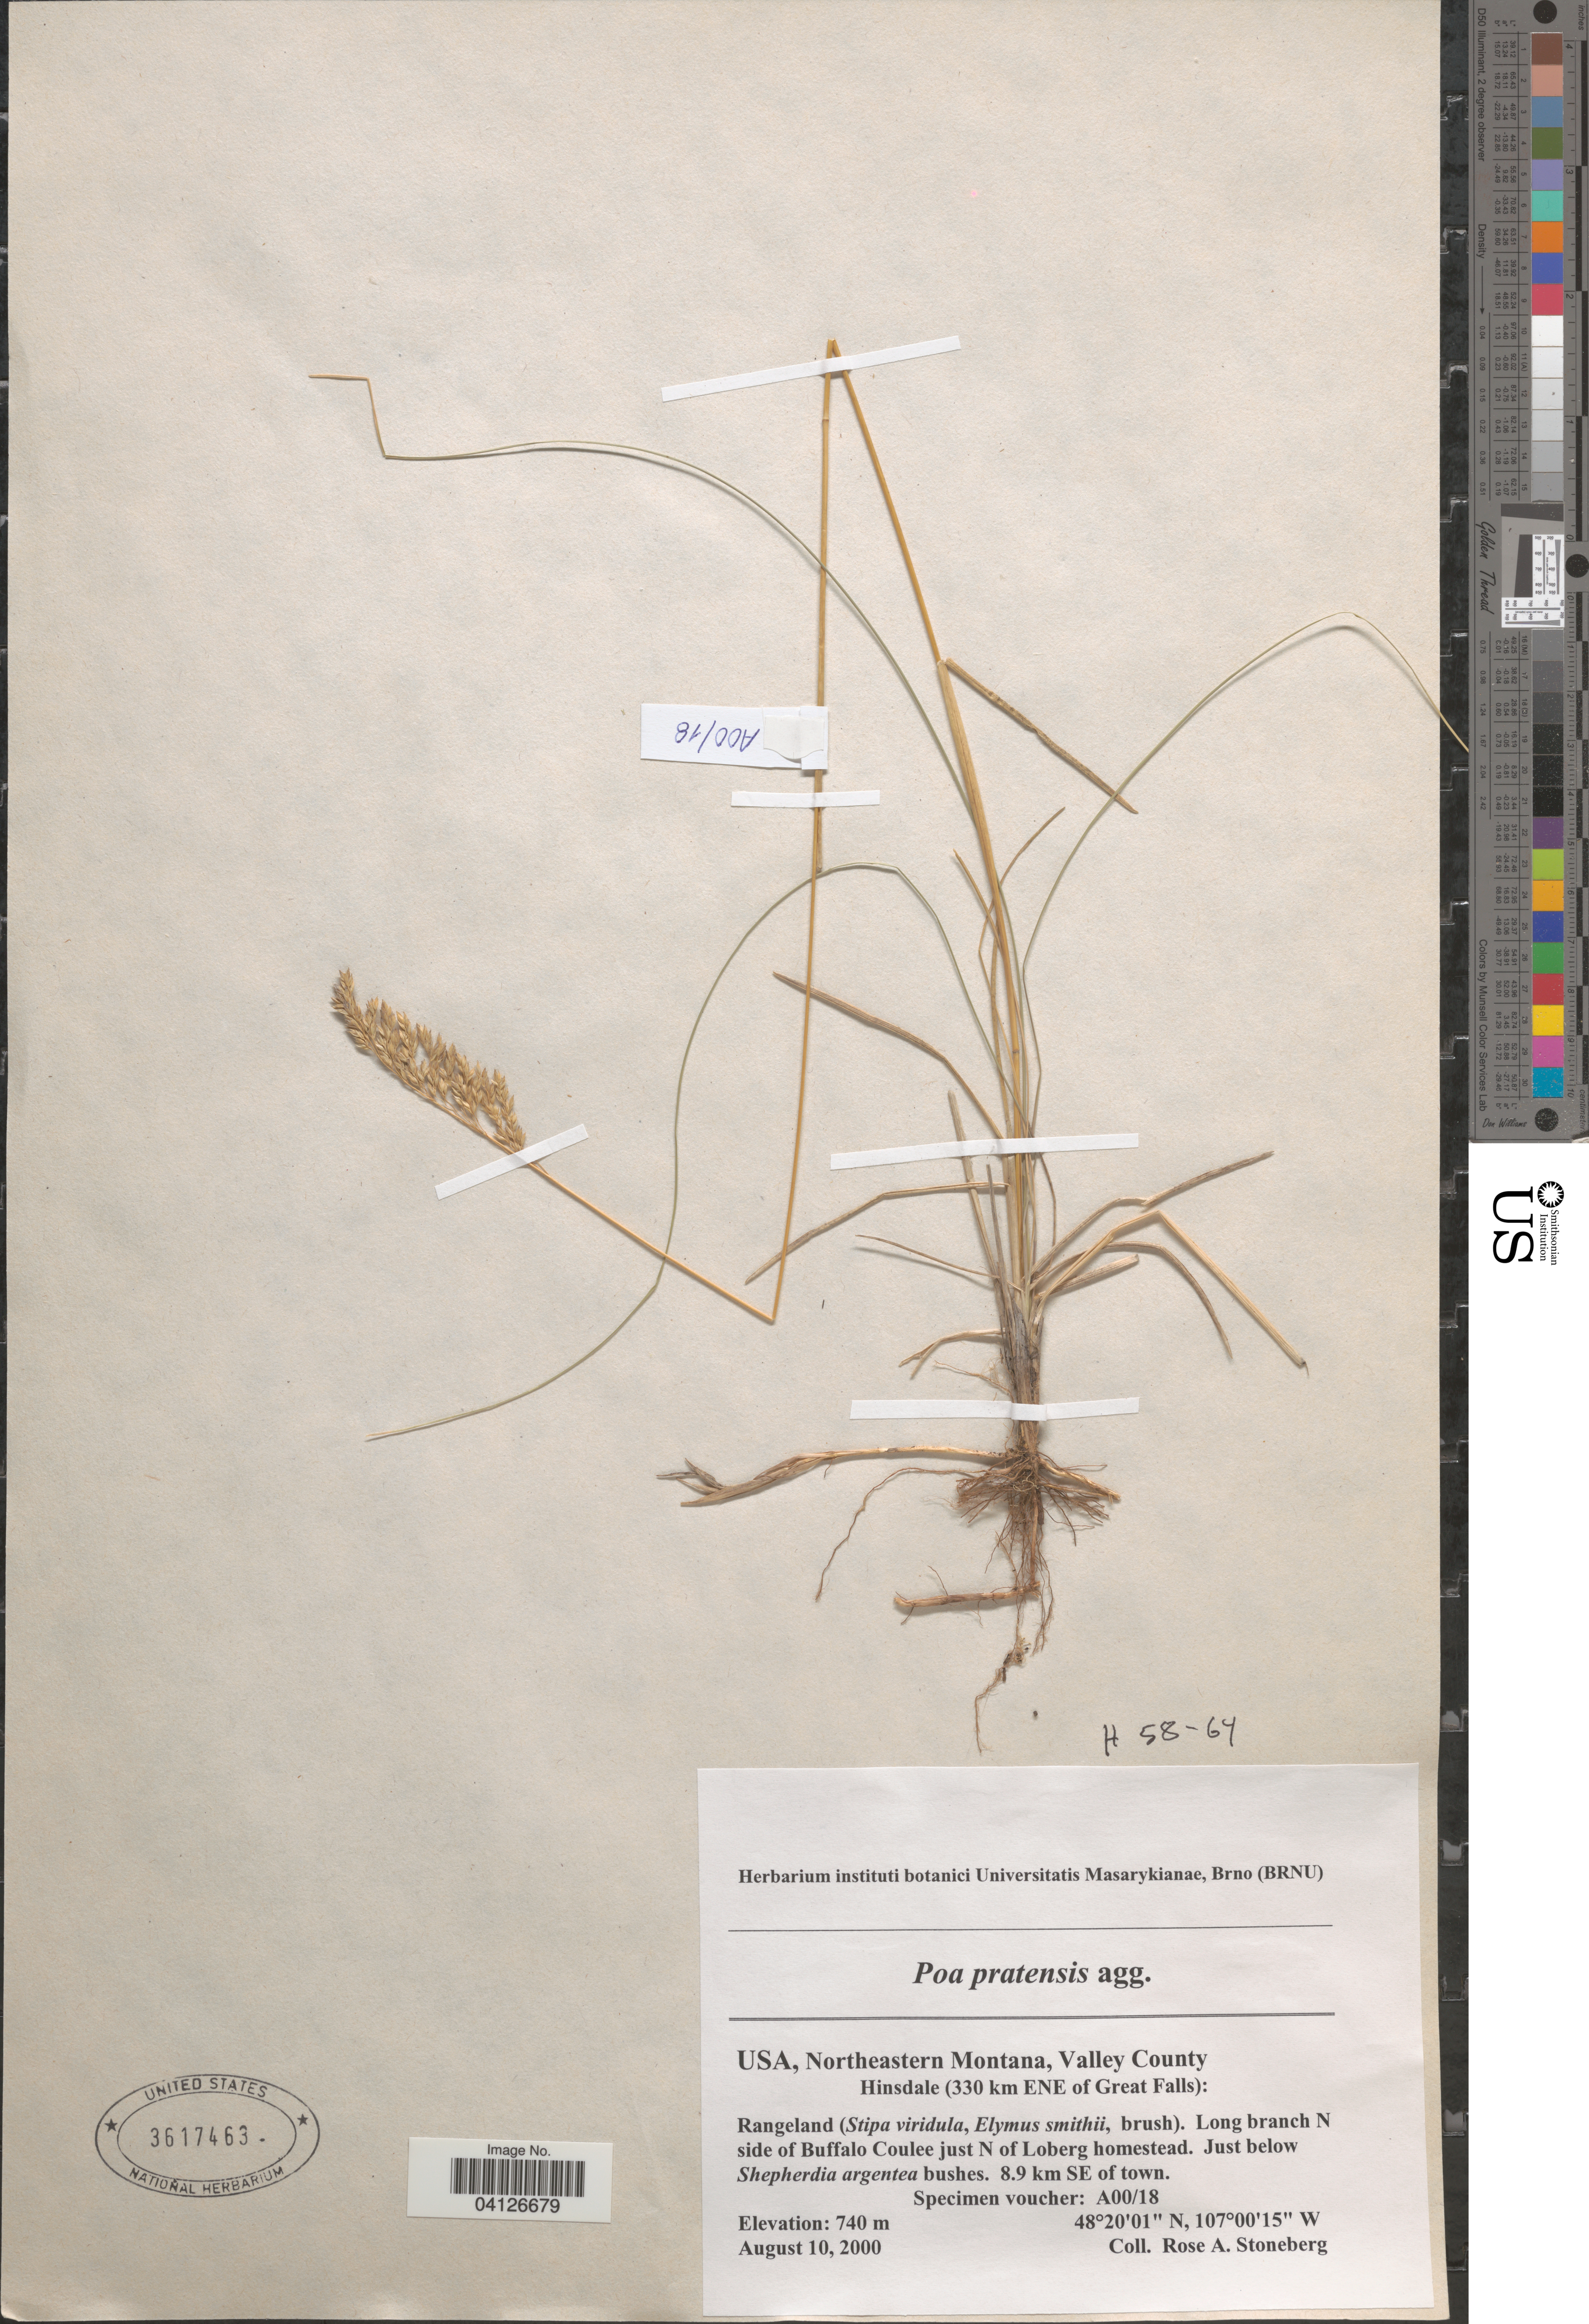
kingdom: Plantae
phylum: Tracheophyta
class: Liliopsida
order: Poales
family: Poaceae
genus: Poa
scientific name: Poa pratensis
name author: L.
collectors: R. Stoneberg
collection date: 2000-08-10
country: United States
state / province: Montana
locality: Northeastern Montana, Valley County. Hinsdale (330 km ENE of Great Falls). Long branch N side of Buffalo Coulee just N of Loberg homestead. 8.9 km SE of town.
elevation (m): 740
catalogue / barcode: US 3617463